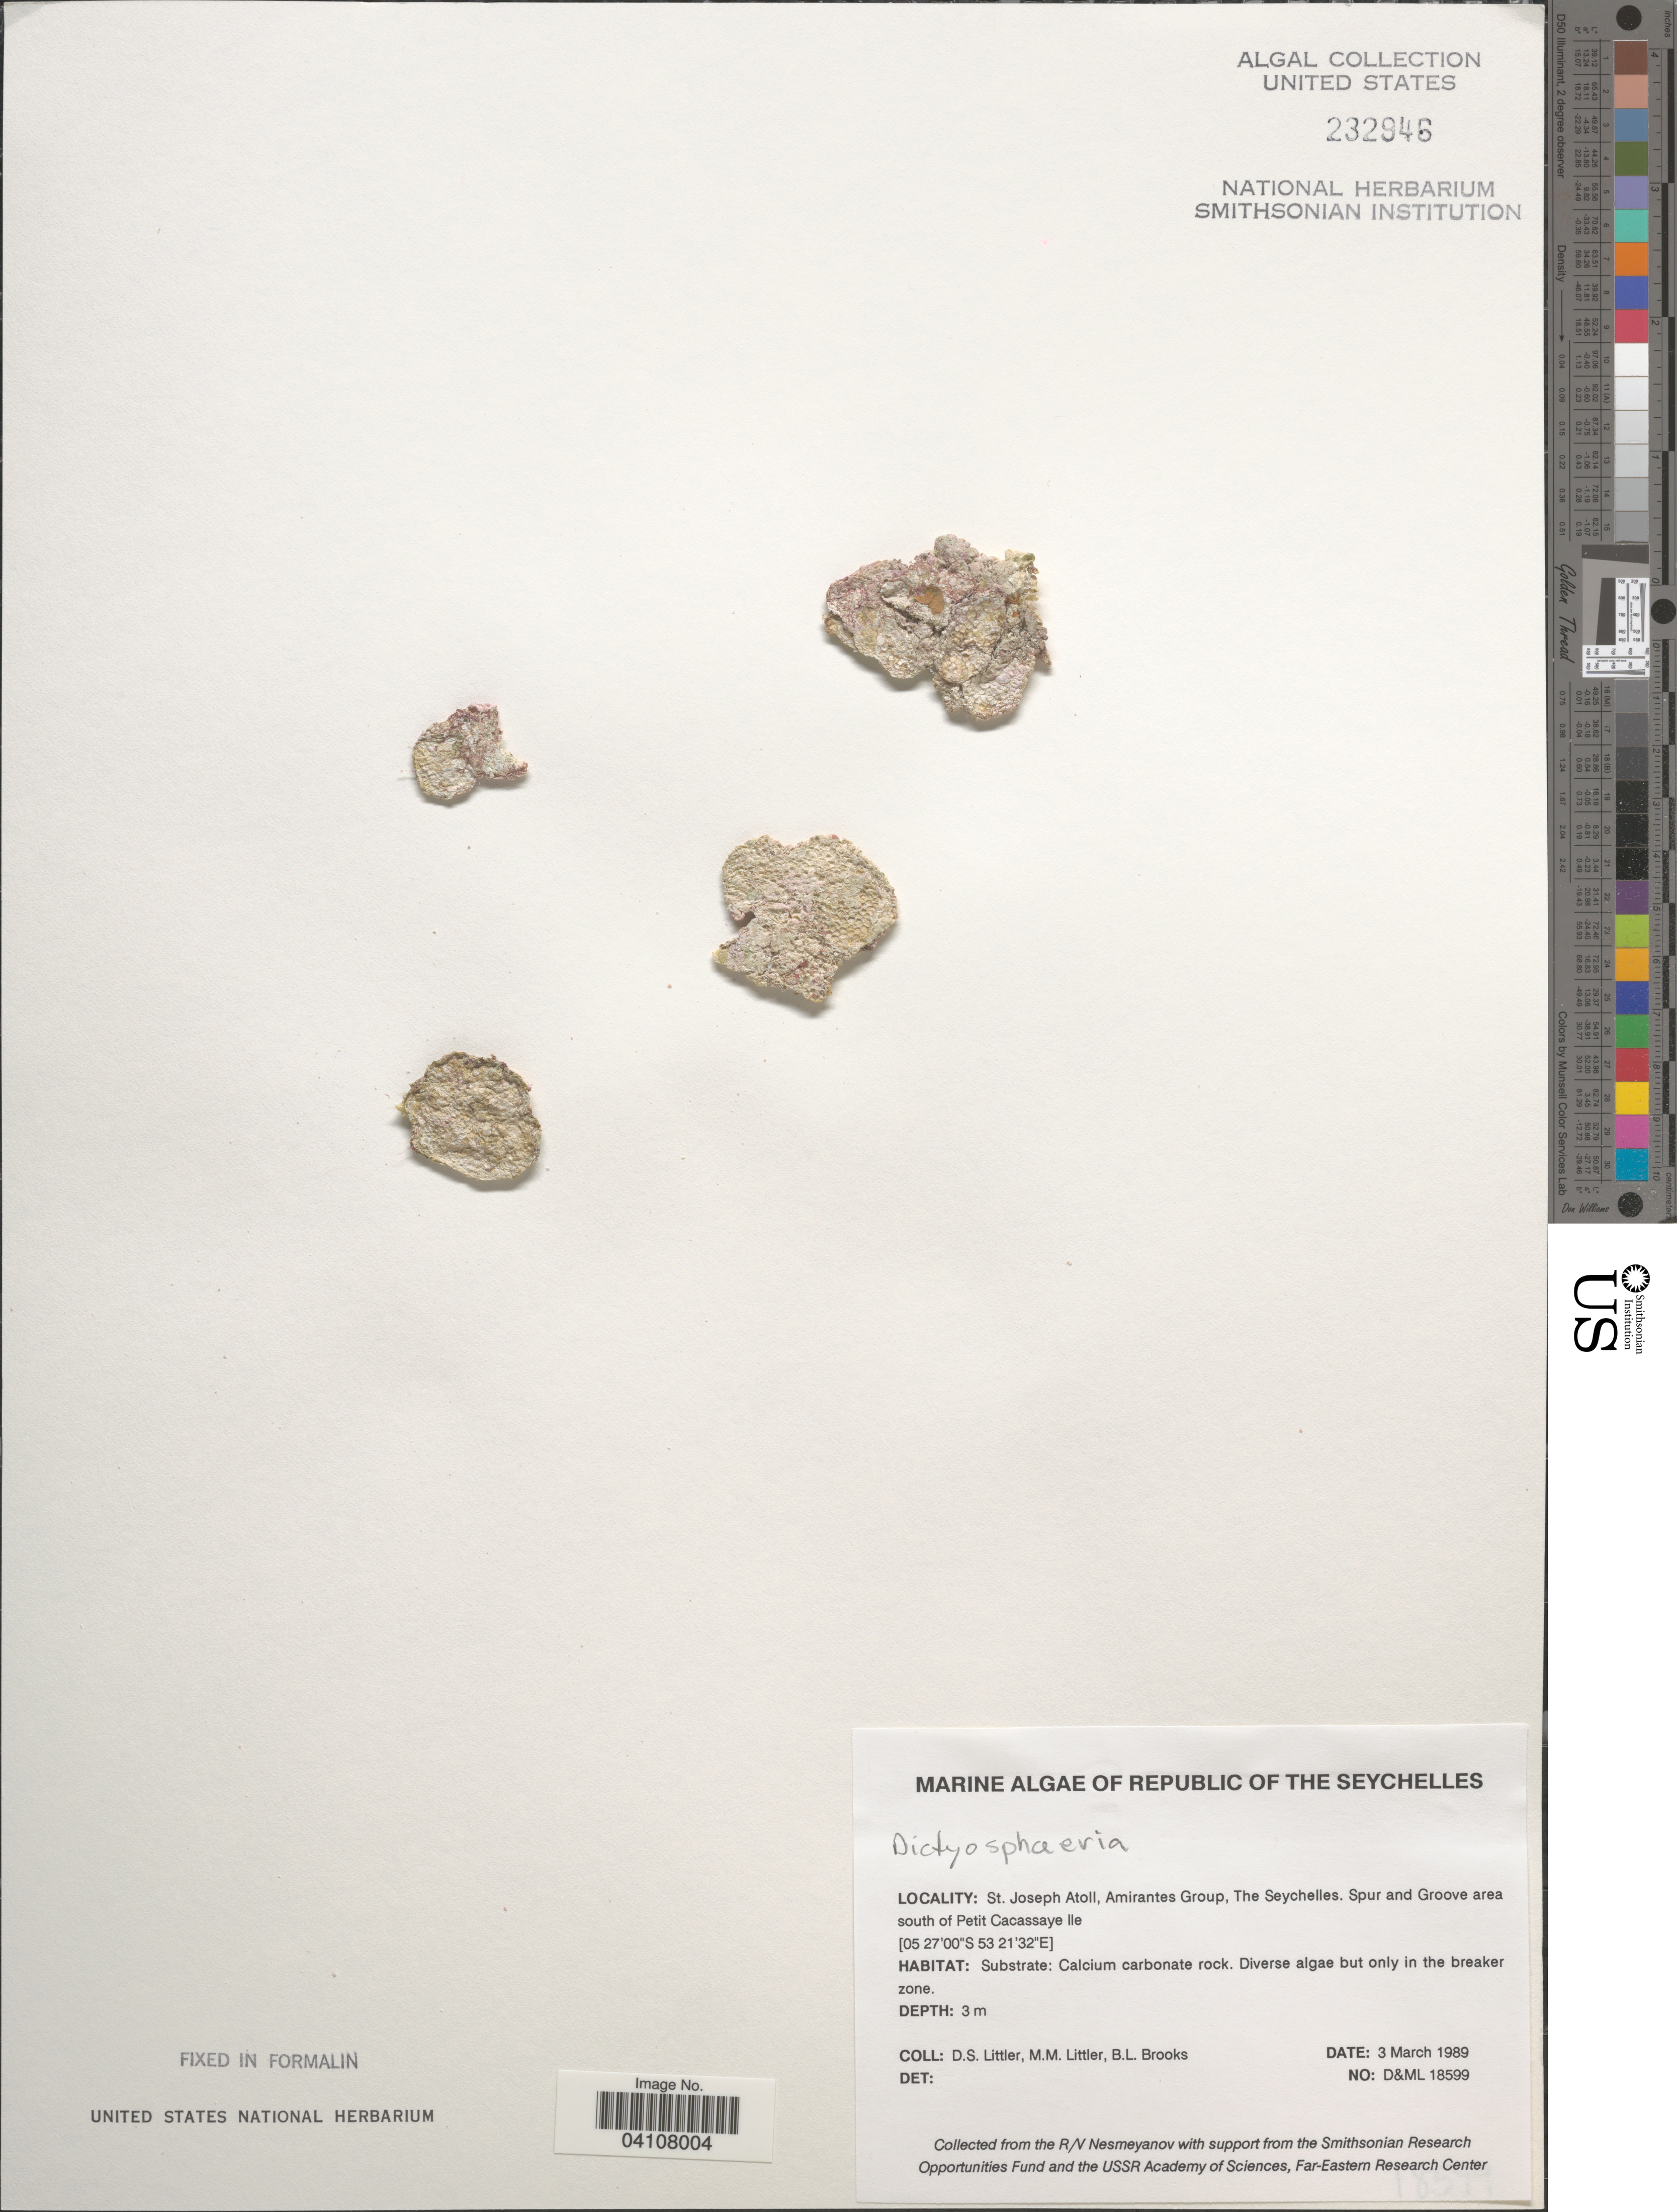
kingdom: Plantae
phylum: Chlorophyta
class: Ulvophyceae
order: Siphonocladales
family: Siphonocladaceae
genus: Dictyosphaeria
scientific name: Dictyosphaeria sp.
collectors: D. S. Littler & B. Brooks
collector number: D&ML18599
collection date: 1989-03-03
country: Seychelles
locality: Republic of the Seychelles. St. Joseph Atoll, Amirantes Group. Spur and Groove area south of Petit Cacassaye Ile.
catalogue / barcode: US 232946